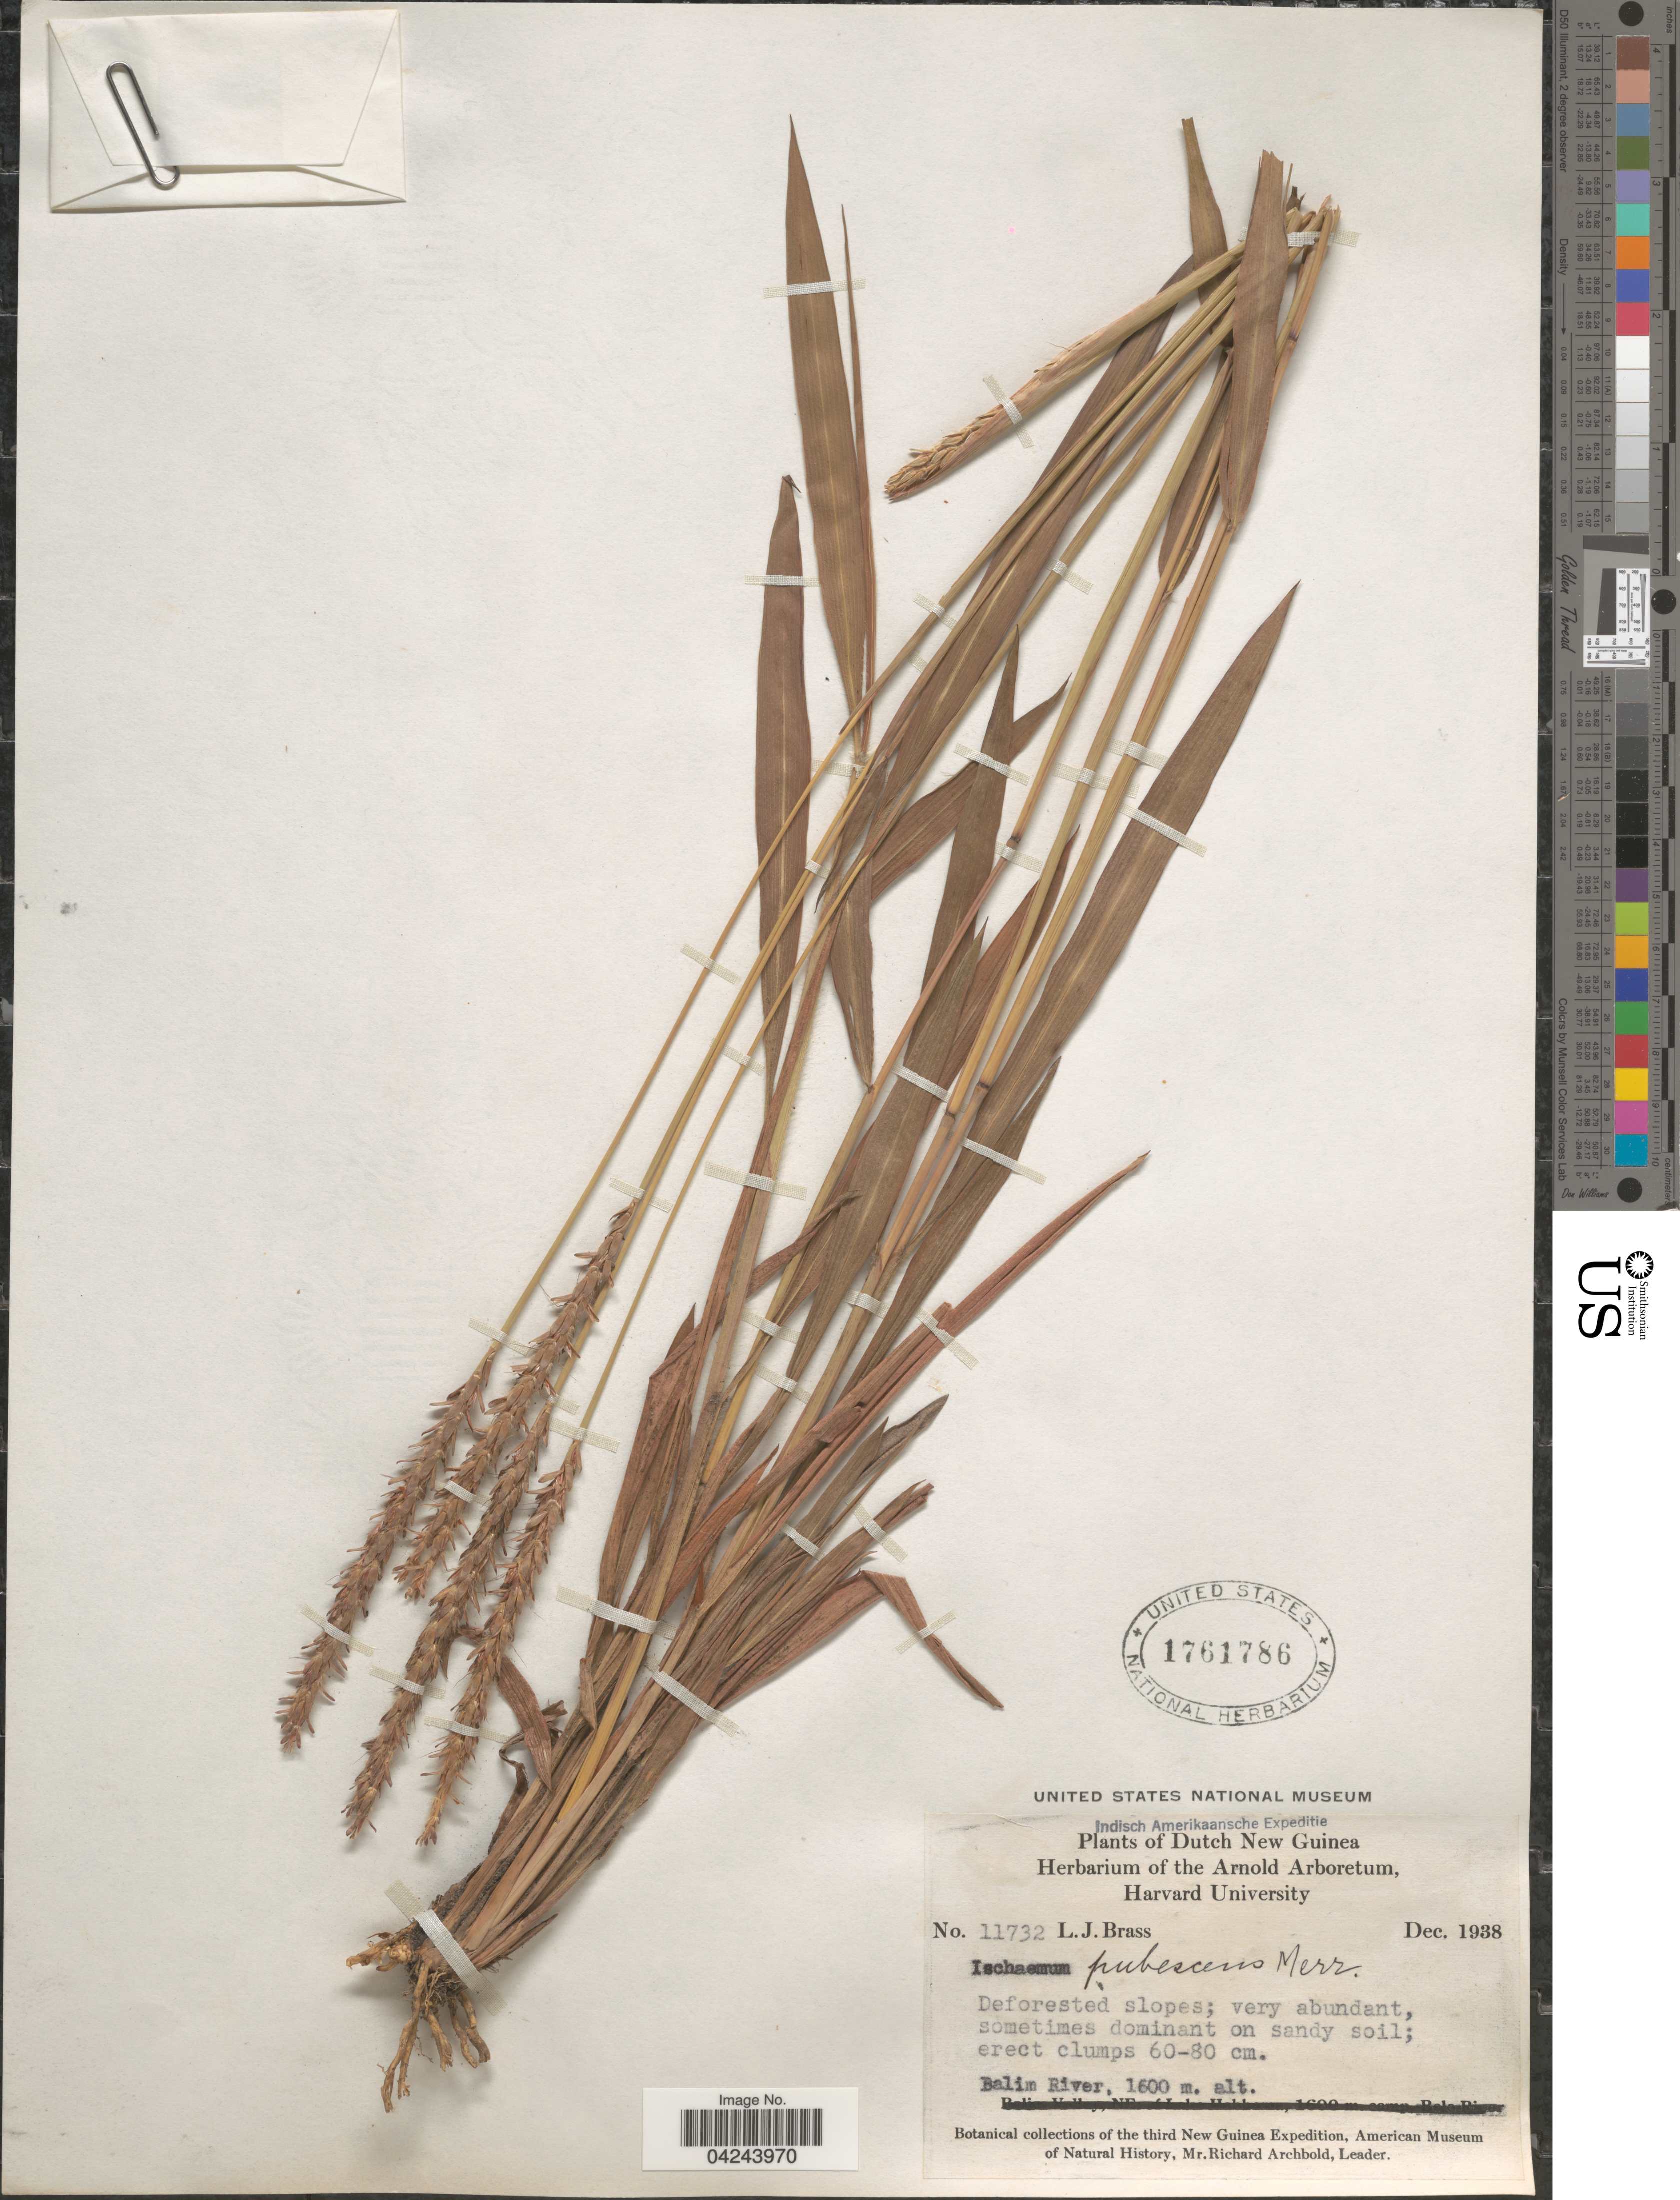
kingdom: Plantae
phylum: Tracheophyta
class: Liliopsida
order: Poales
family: Poaceae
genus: Ischaemum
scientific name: Ischaemum pubescens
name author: Merr.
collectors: L. J. Brass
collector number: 11732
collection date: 1938-12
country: Indonesia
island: New Guinea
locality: Indisch Amerikaansche Expeditie. Dutch New Guinea. Balim River. The third New Guinea Expedition, American Museum of Natural History.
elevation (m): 1600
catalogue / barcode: US 1761786